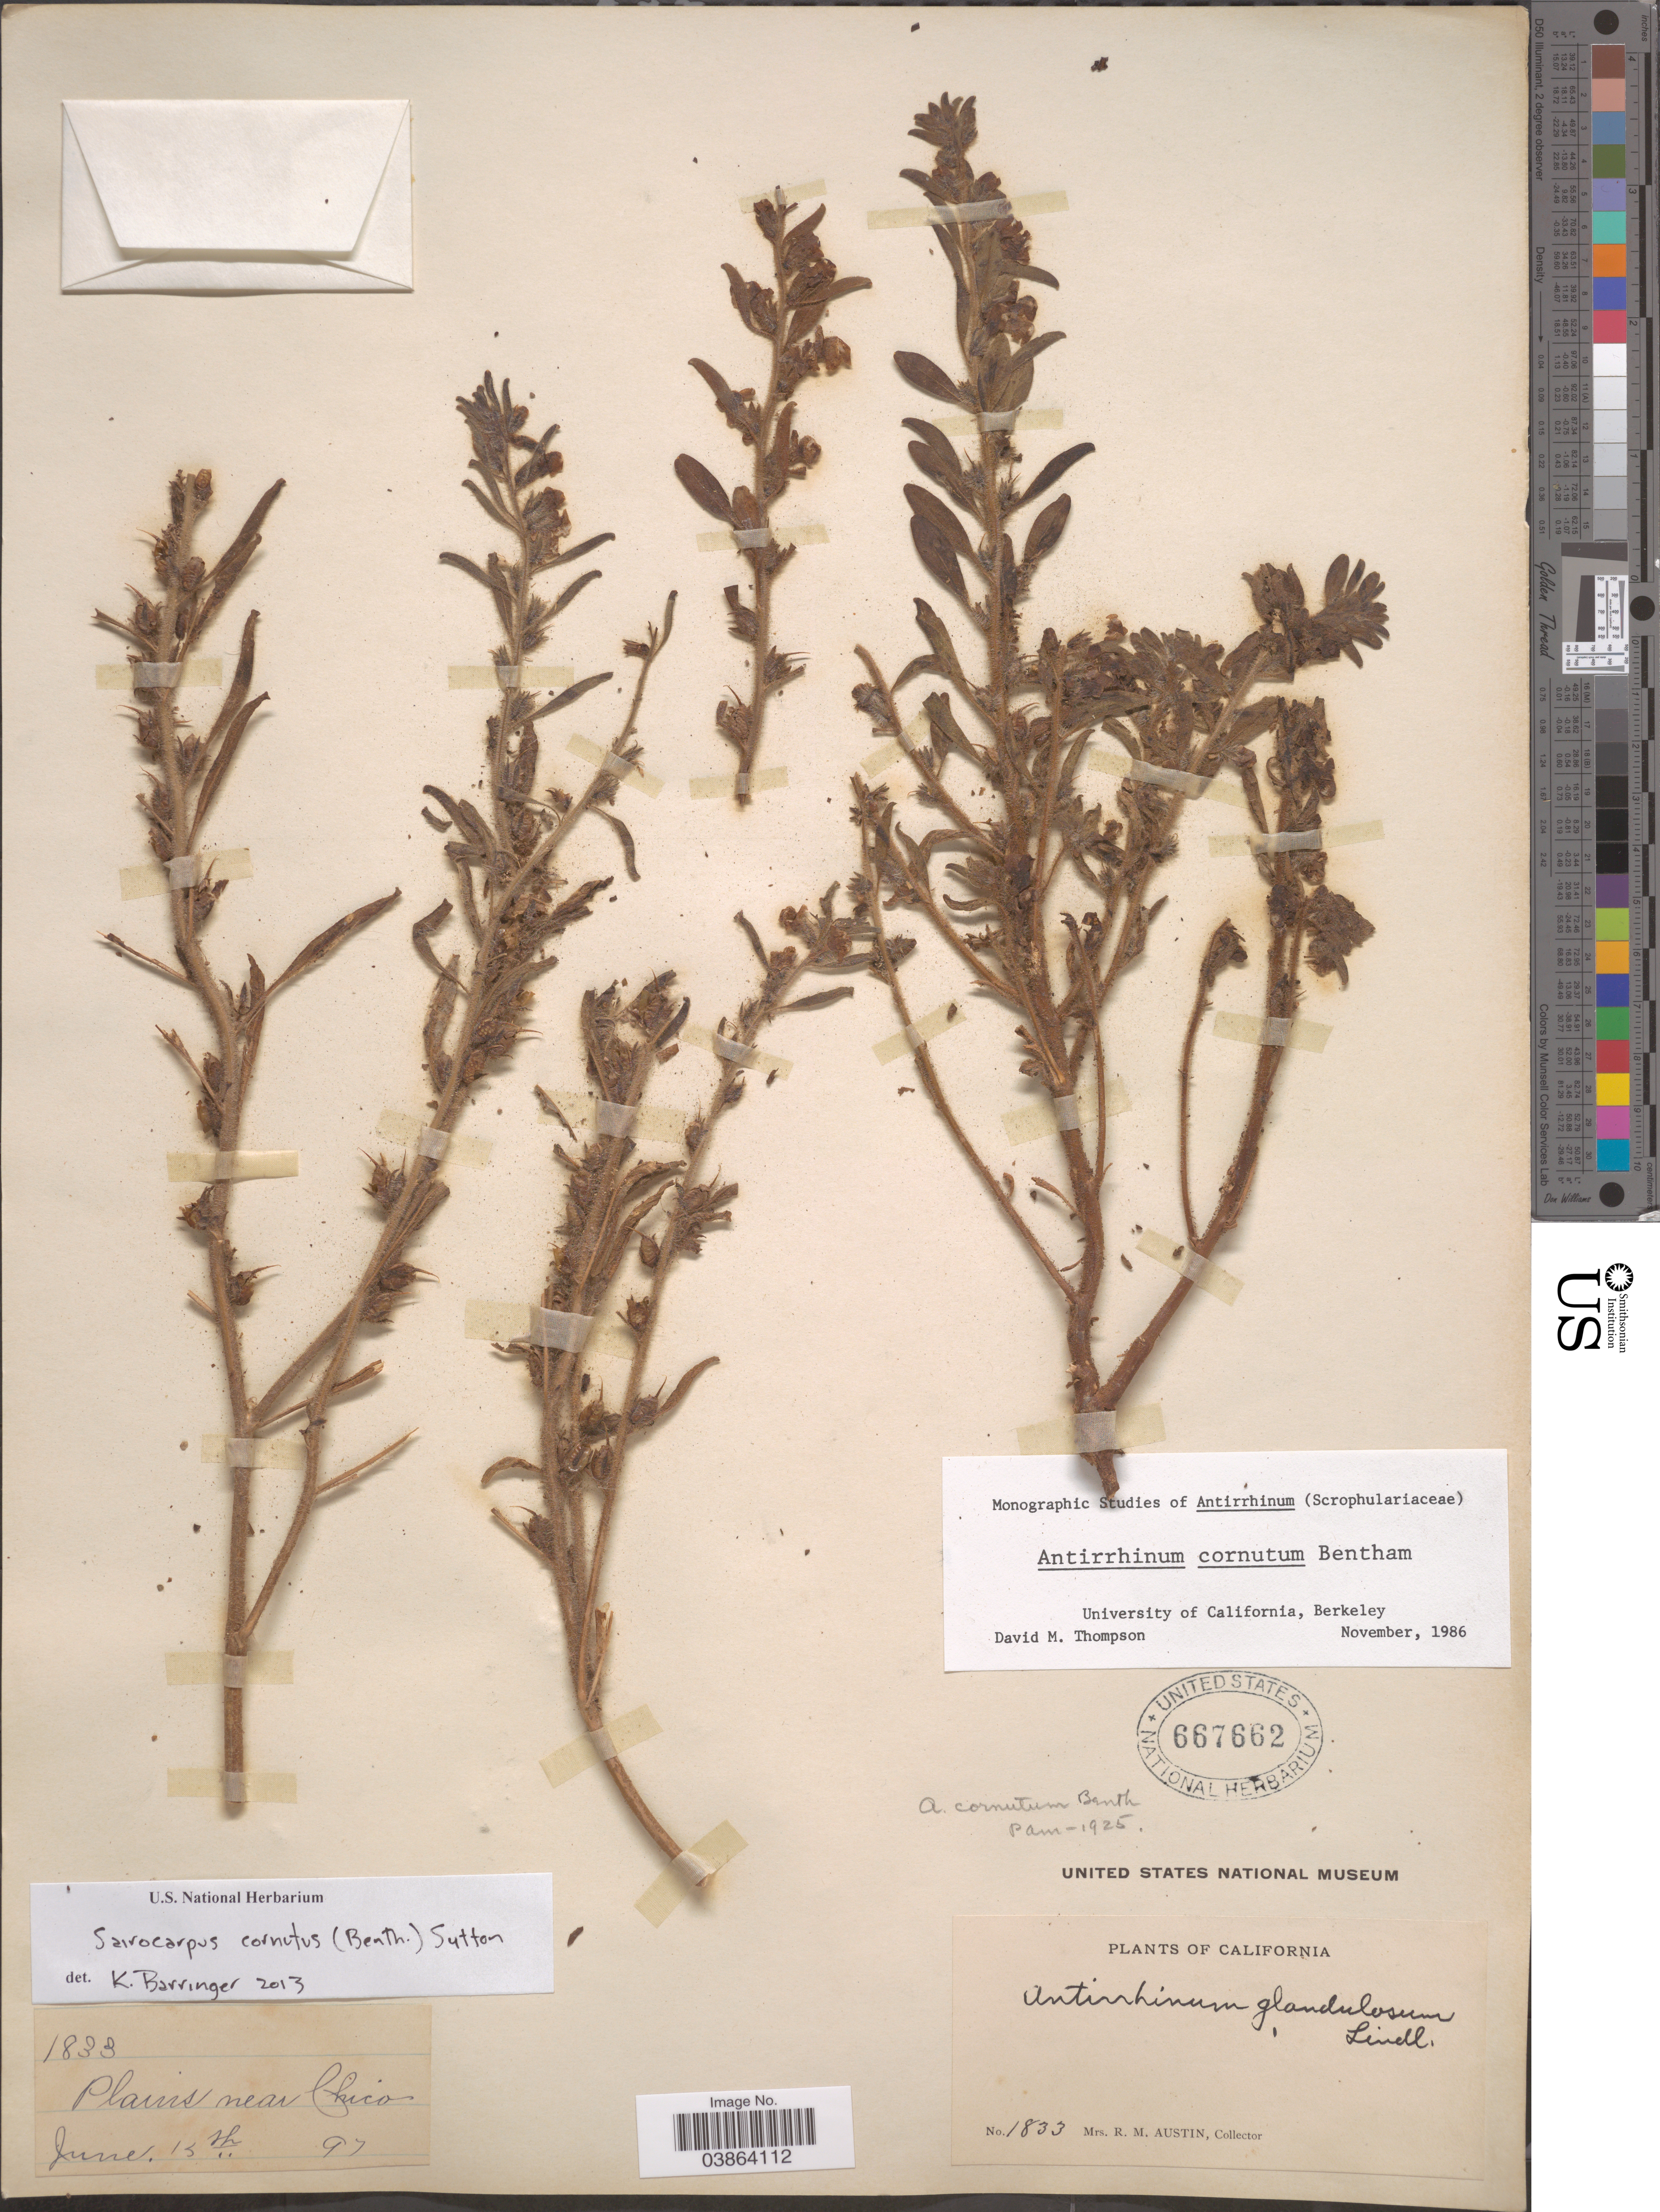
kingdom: Plantae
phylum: Tracheophyta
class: Magnoliopsida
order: Lamiales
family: Plantaginaceae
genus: Sairocarpus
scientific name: Sairocarpus cornutus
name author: (Benth.) D.A. Sutton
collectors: R. Austin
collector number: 1833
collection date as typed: Transcribed d/m/y: 13/6/97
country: United States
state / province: California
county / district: Butte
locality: Plains near Chico.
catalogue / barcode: US 667662